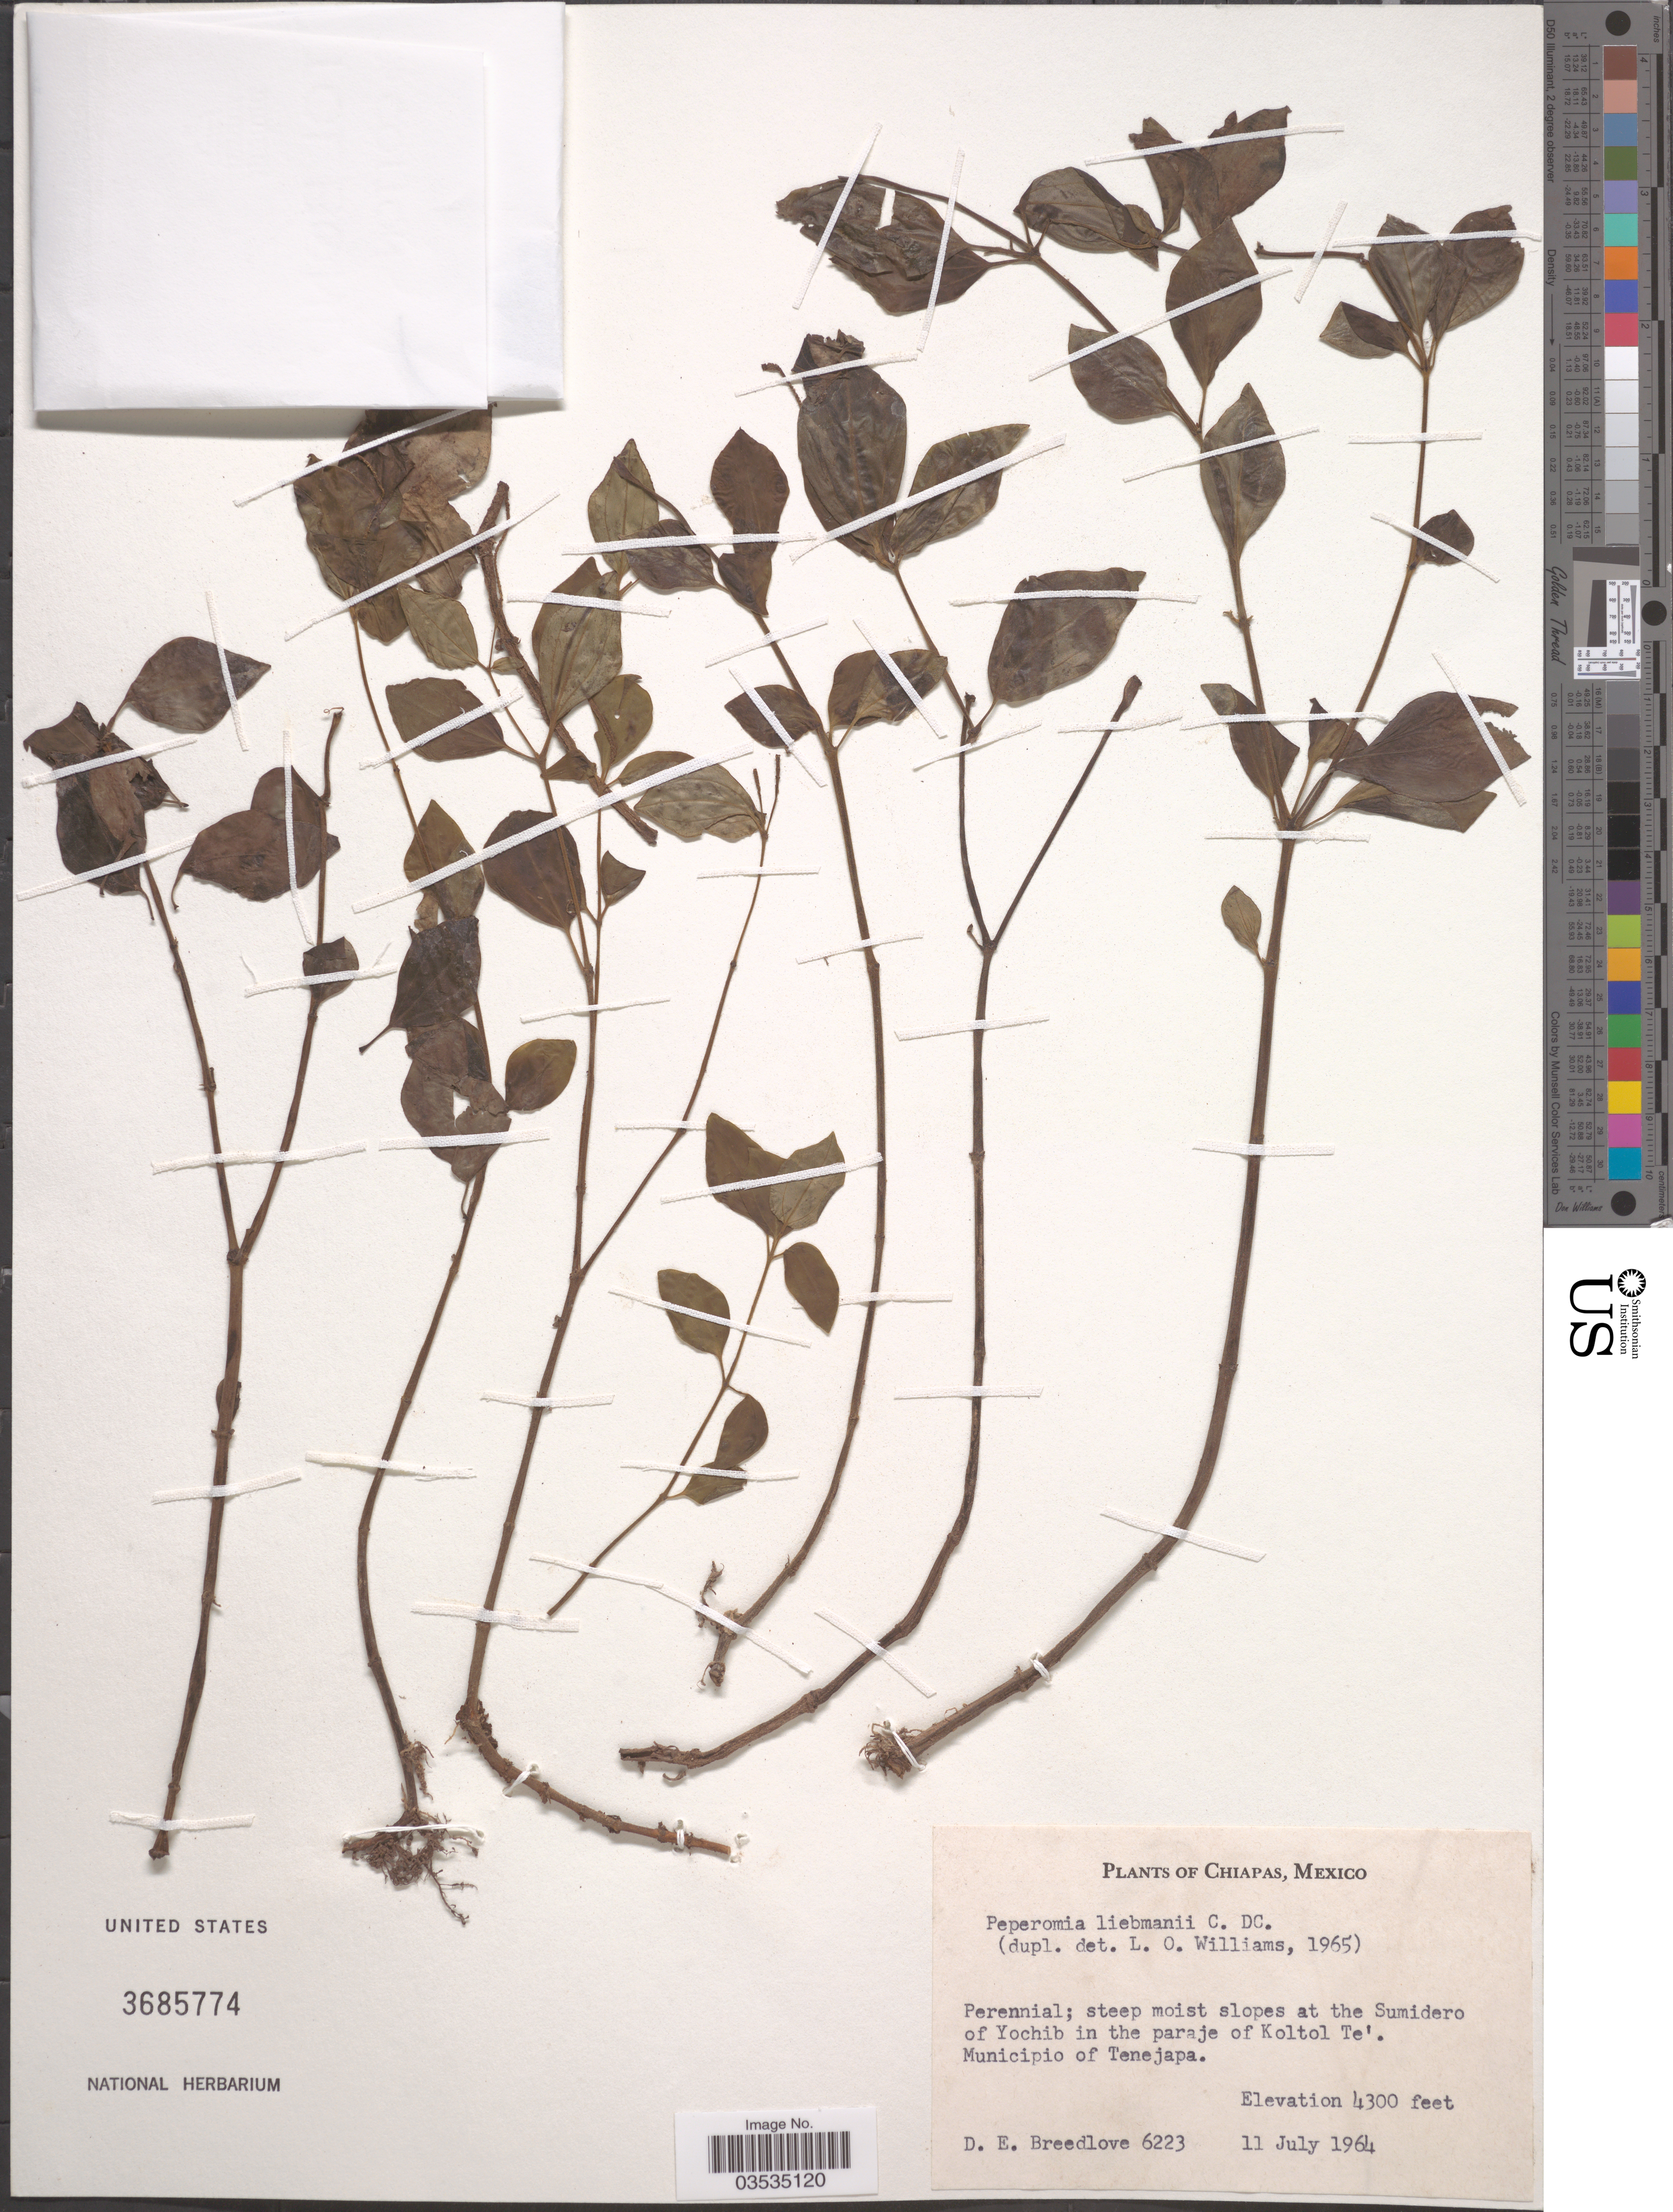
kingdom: Plantae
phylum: Tracheophyta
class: Magnoliopsida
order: Piperales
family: Piperaceae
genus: Peperomia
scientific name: Peperomia liebmannii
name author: C. DC.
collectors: D. E. Breedlove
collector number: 6223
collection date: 1964-07-11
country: Mexico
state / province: Chiapas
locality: At the Sumidero of Yochib in the paraje of Koltol Te'. Municipio of Tenejapa.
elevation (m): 1311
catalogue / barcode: US 3685774